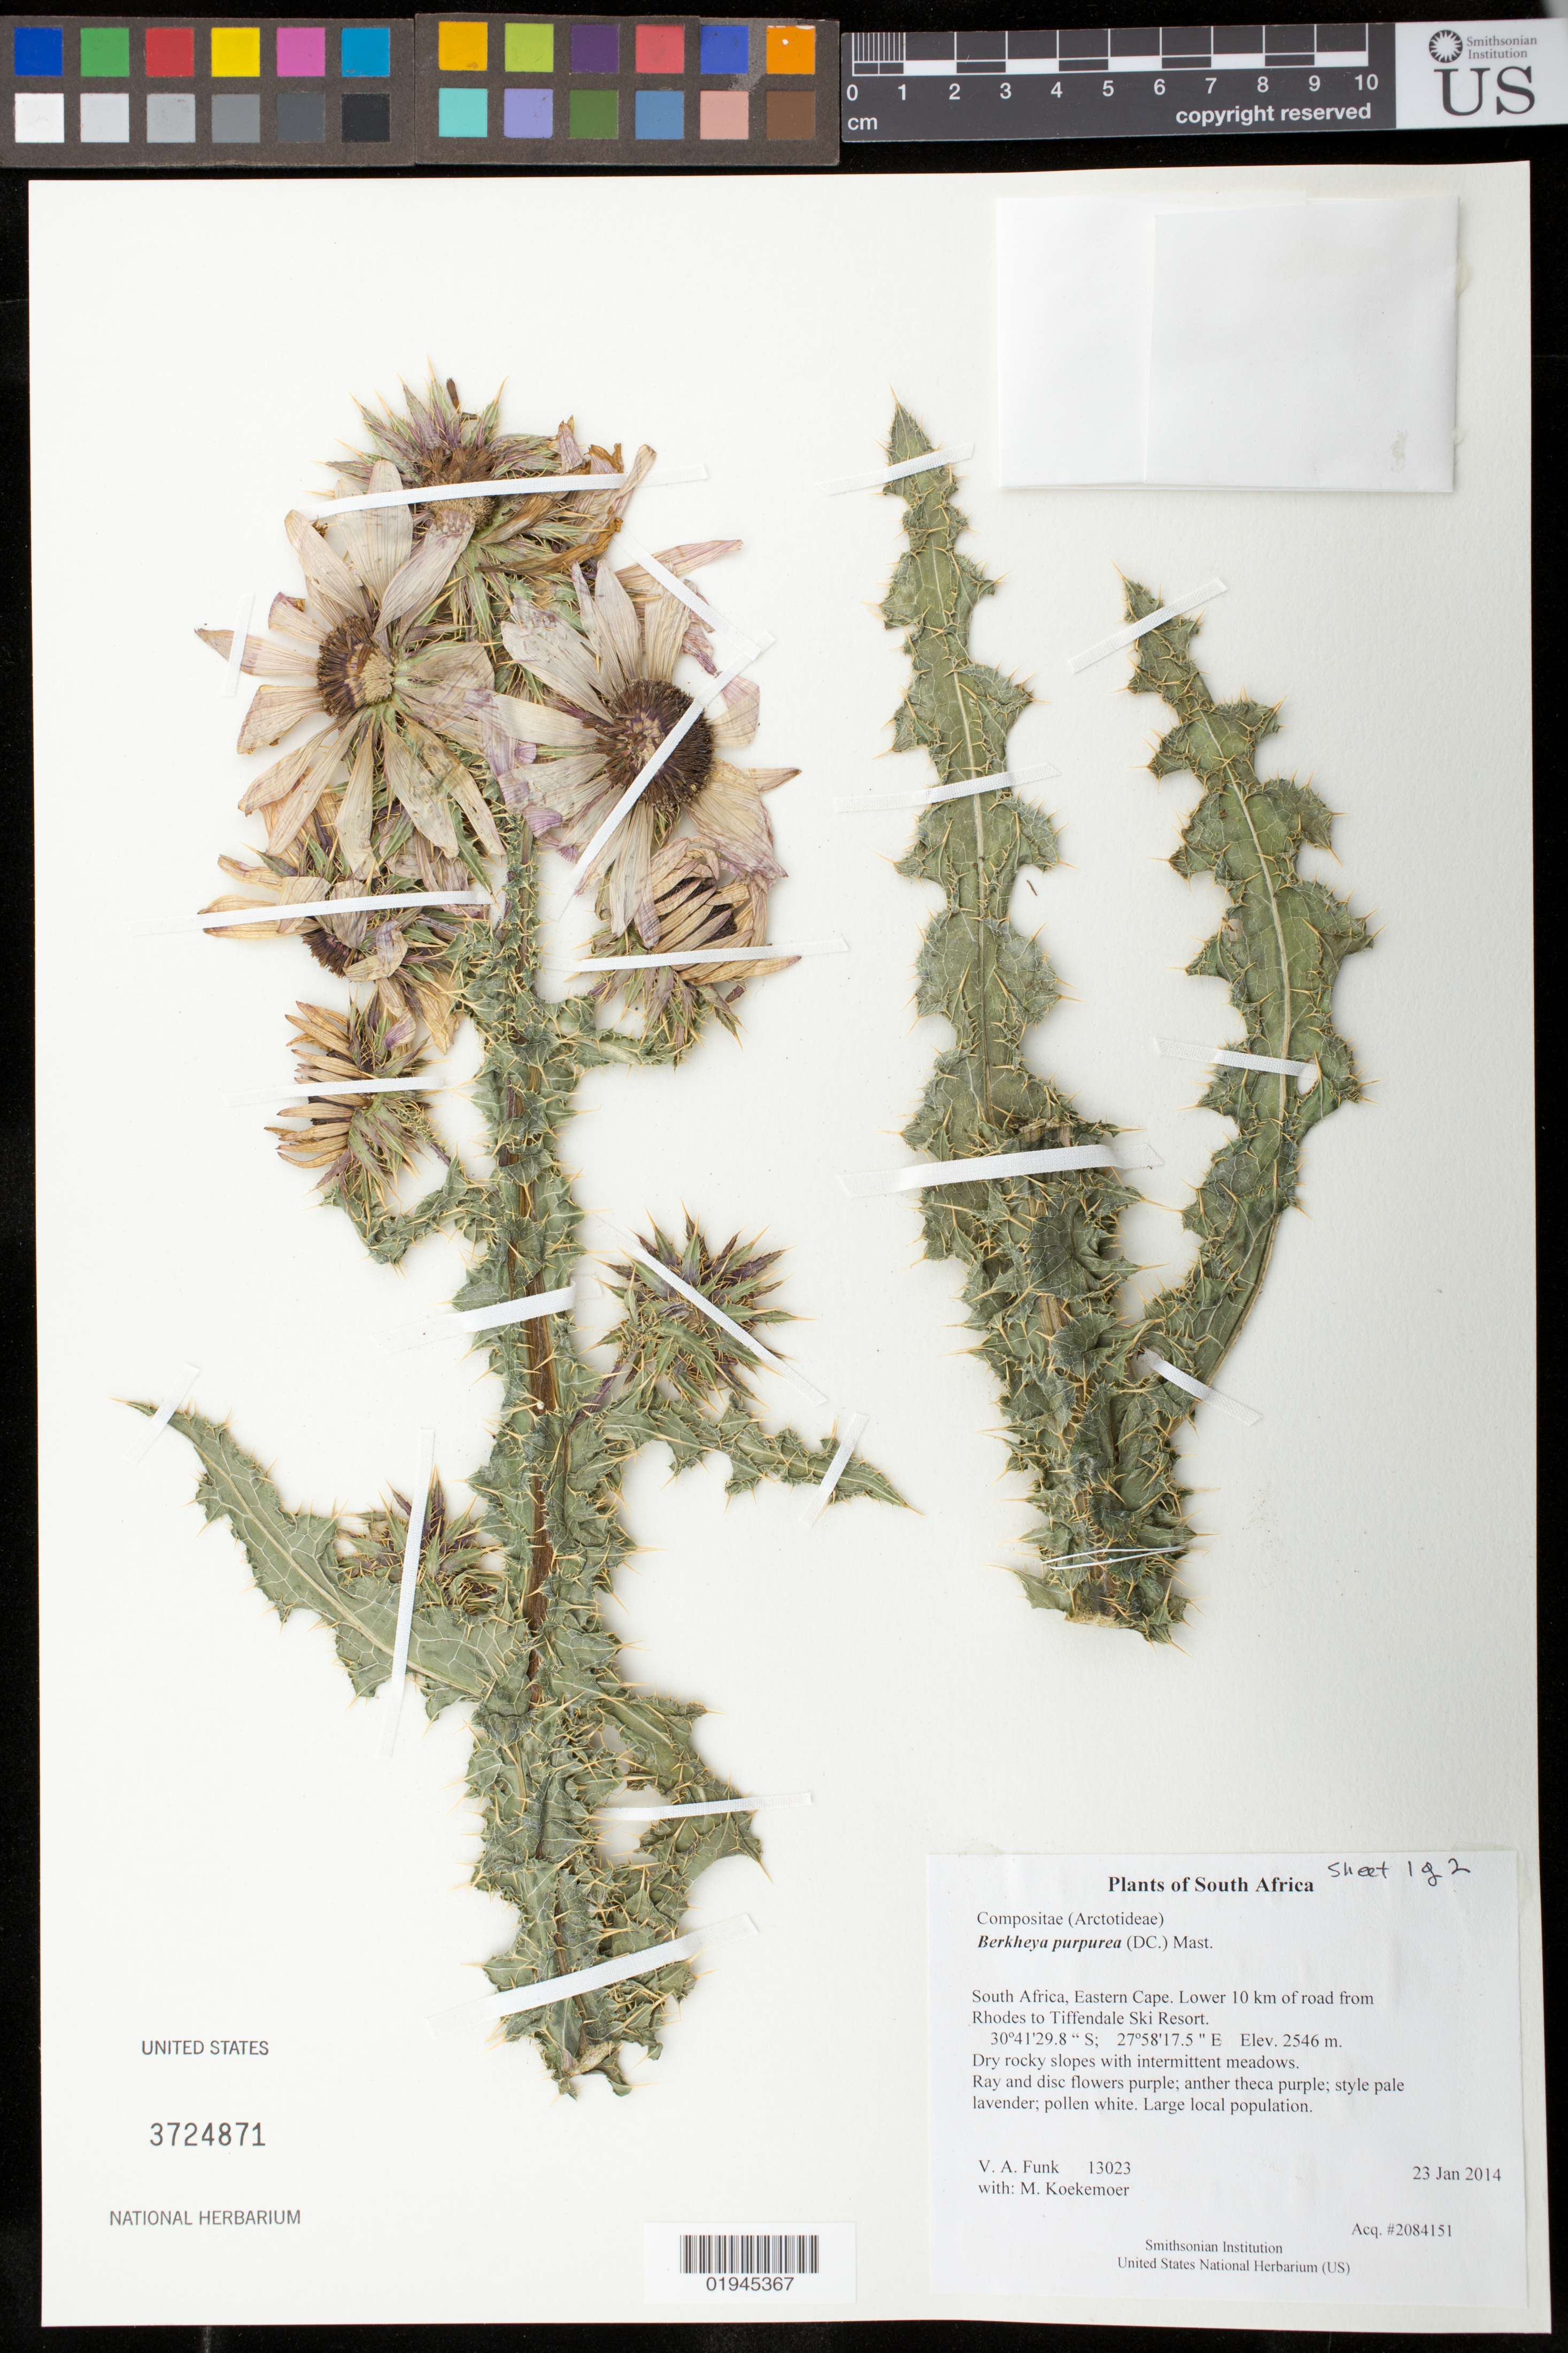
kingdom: Plantae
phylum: Tracheophyta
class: Magnoliopsida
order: Asterales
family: Asteraceae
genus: Berkheya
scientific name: Berkheya purpurea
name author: (DC.) Mast.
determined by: Koekemoer, M.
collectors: M. Koekemoer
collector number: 13023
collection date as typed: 23 Jan 2014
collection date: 2014-01-23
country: South Africa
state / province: Eastern Cape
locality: Lower 10 km of Road from Rhodes to Tiffendale Ski Resort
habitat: Dry rocky slopes with intermittant meadows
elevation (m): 2546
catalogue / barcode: US 3724871